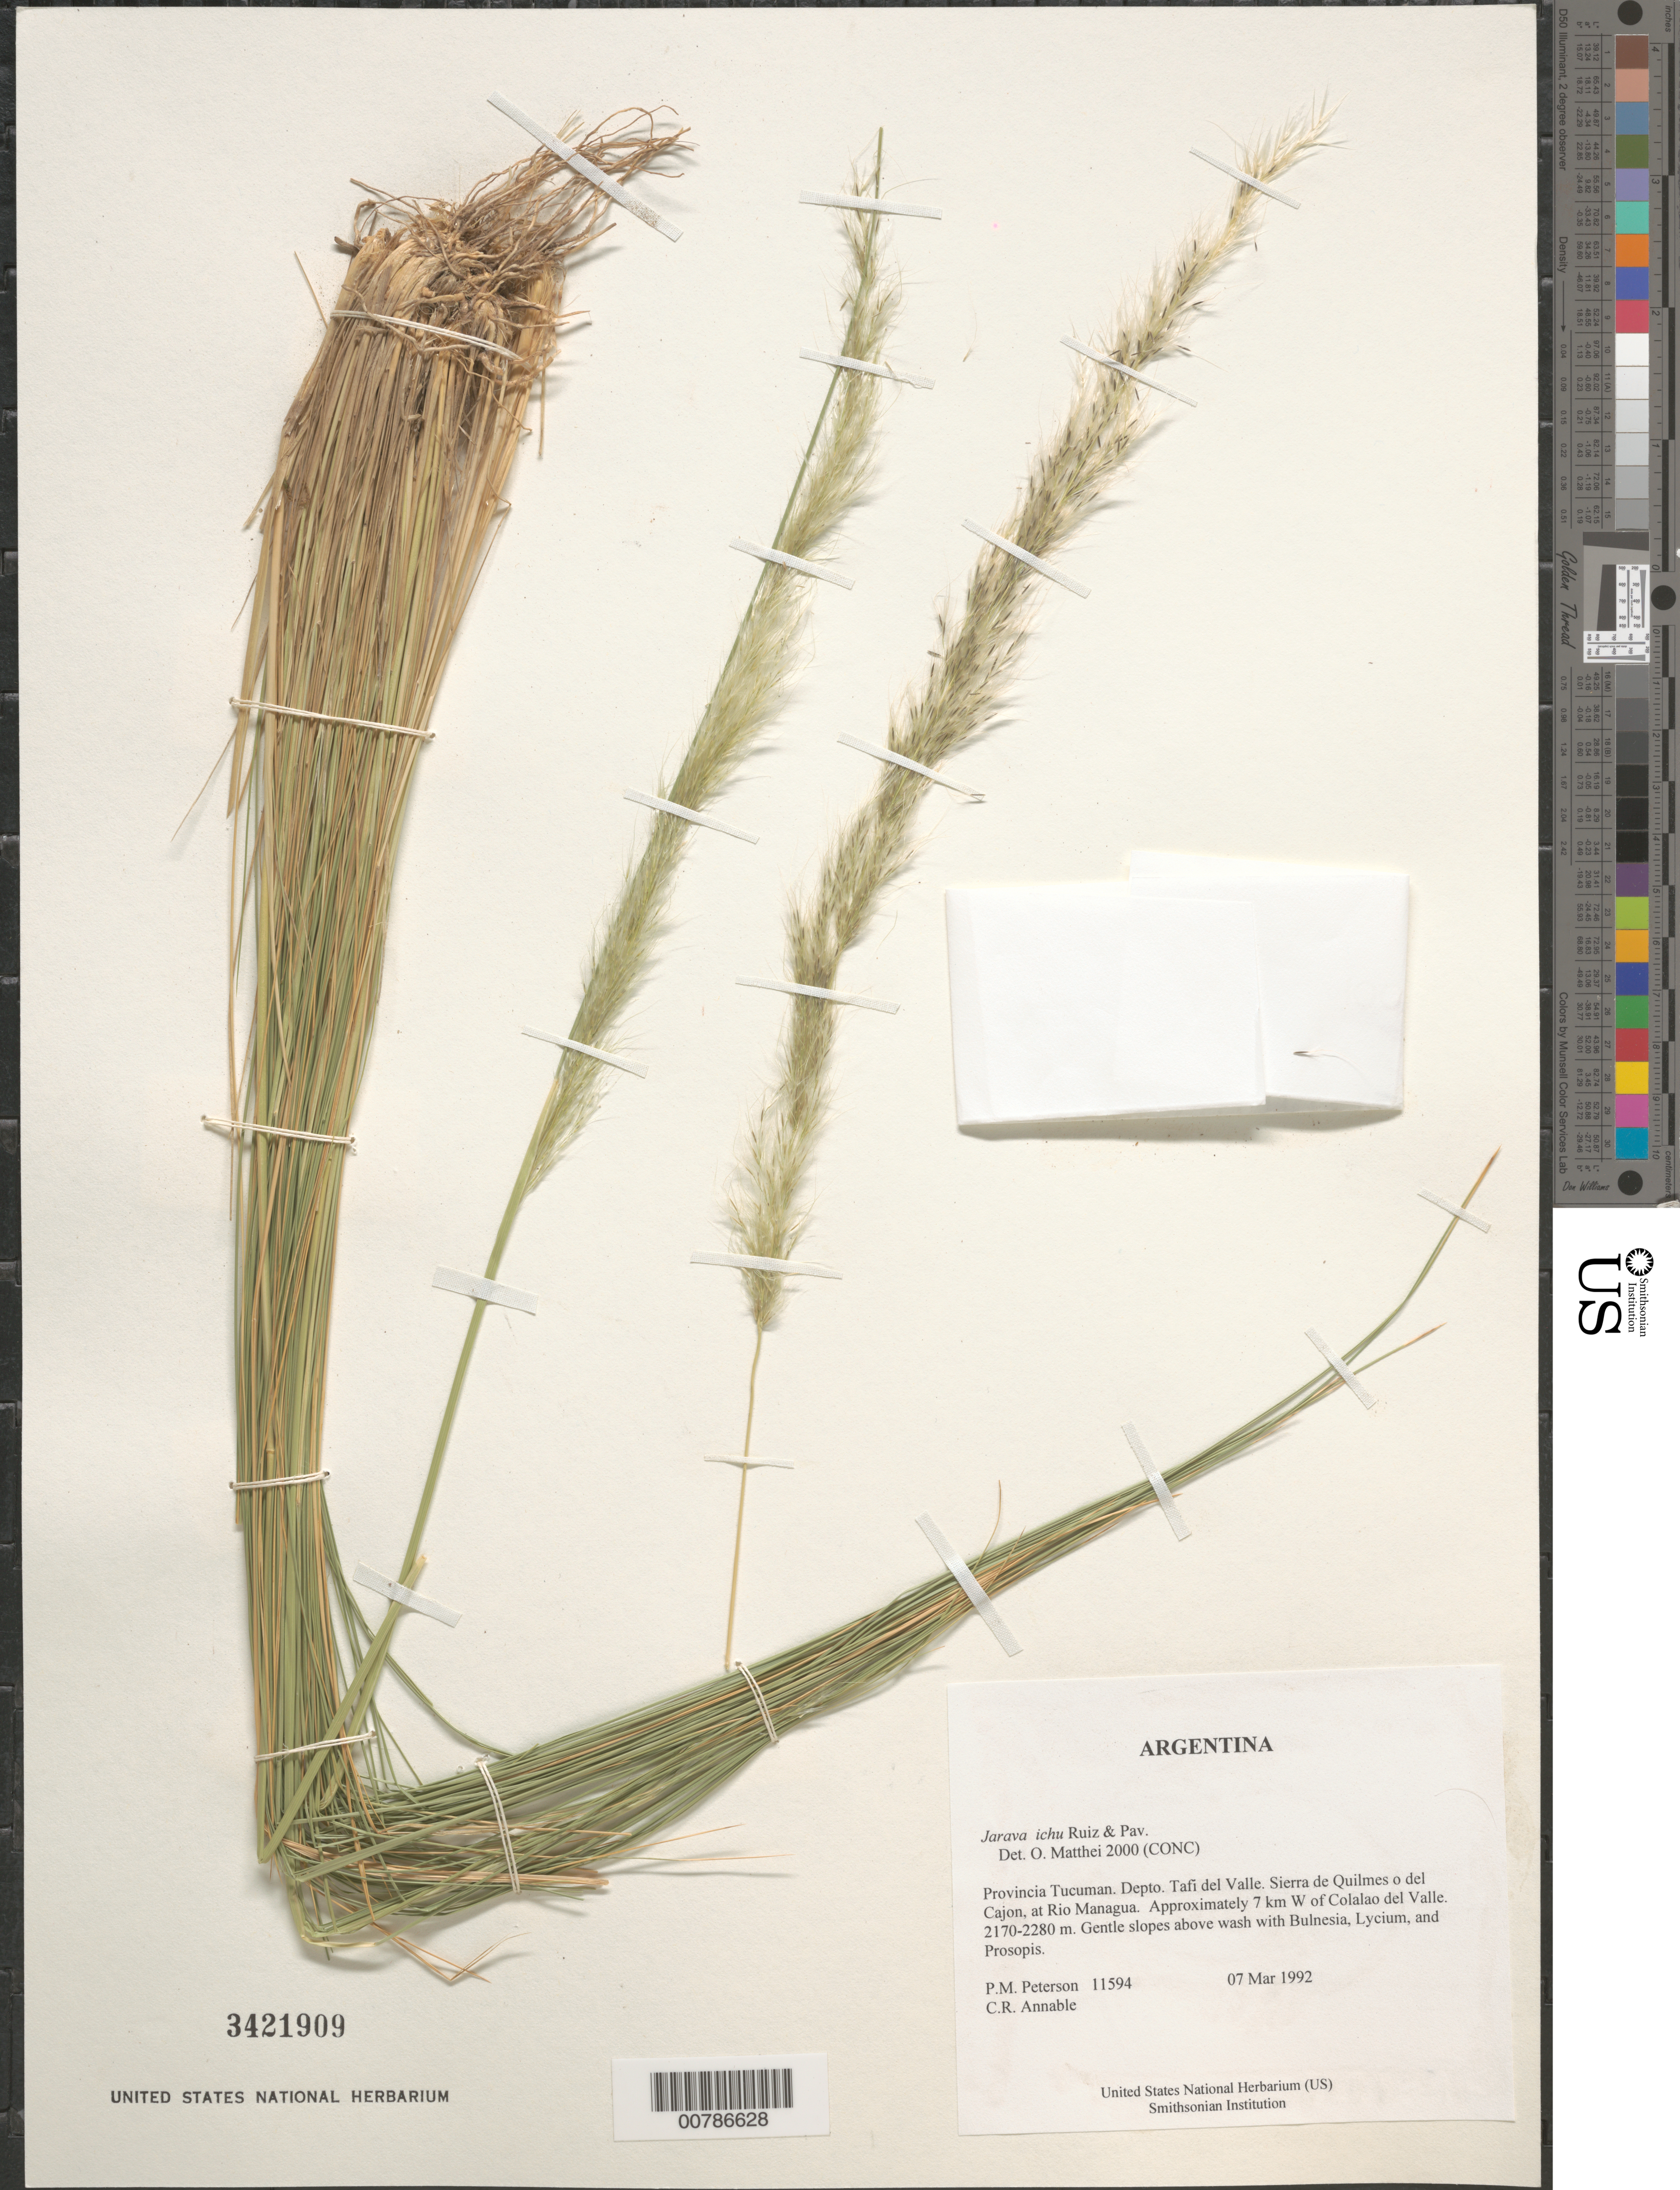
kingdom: Plantae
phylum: Tracheophyta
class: Liliopsida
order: Poales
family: Poaceae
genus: Jarava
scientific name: Jarava ichu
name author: Ruiz & Pav.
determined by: Matthei, O. R.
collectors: P. M. Peterson & C. R. Annable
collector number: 11594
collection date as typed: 07 Mar 1992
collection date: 1992-03-07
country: Argentina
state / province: Tucuman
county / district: Tafi del Valle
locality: Sierra de Quilmes o del Cajon, at Rio Managua. Approximately 7 km W of Colalao del Valle.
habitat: Gentle slopes above wash with Bulnesia, Lycium, and Prosopis.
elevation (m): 2170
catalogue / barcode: US 3421909